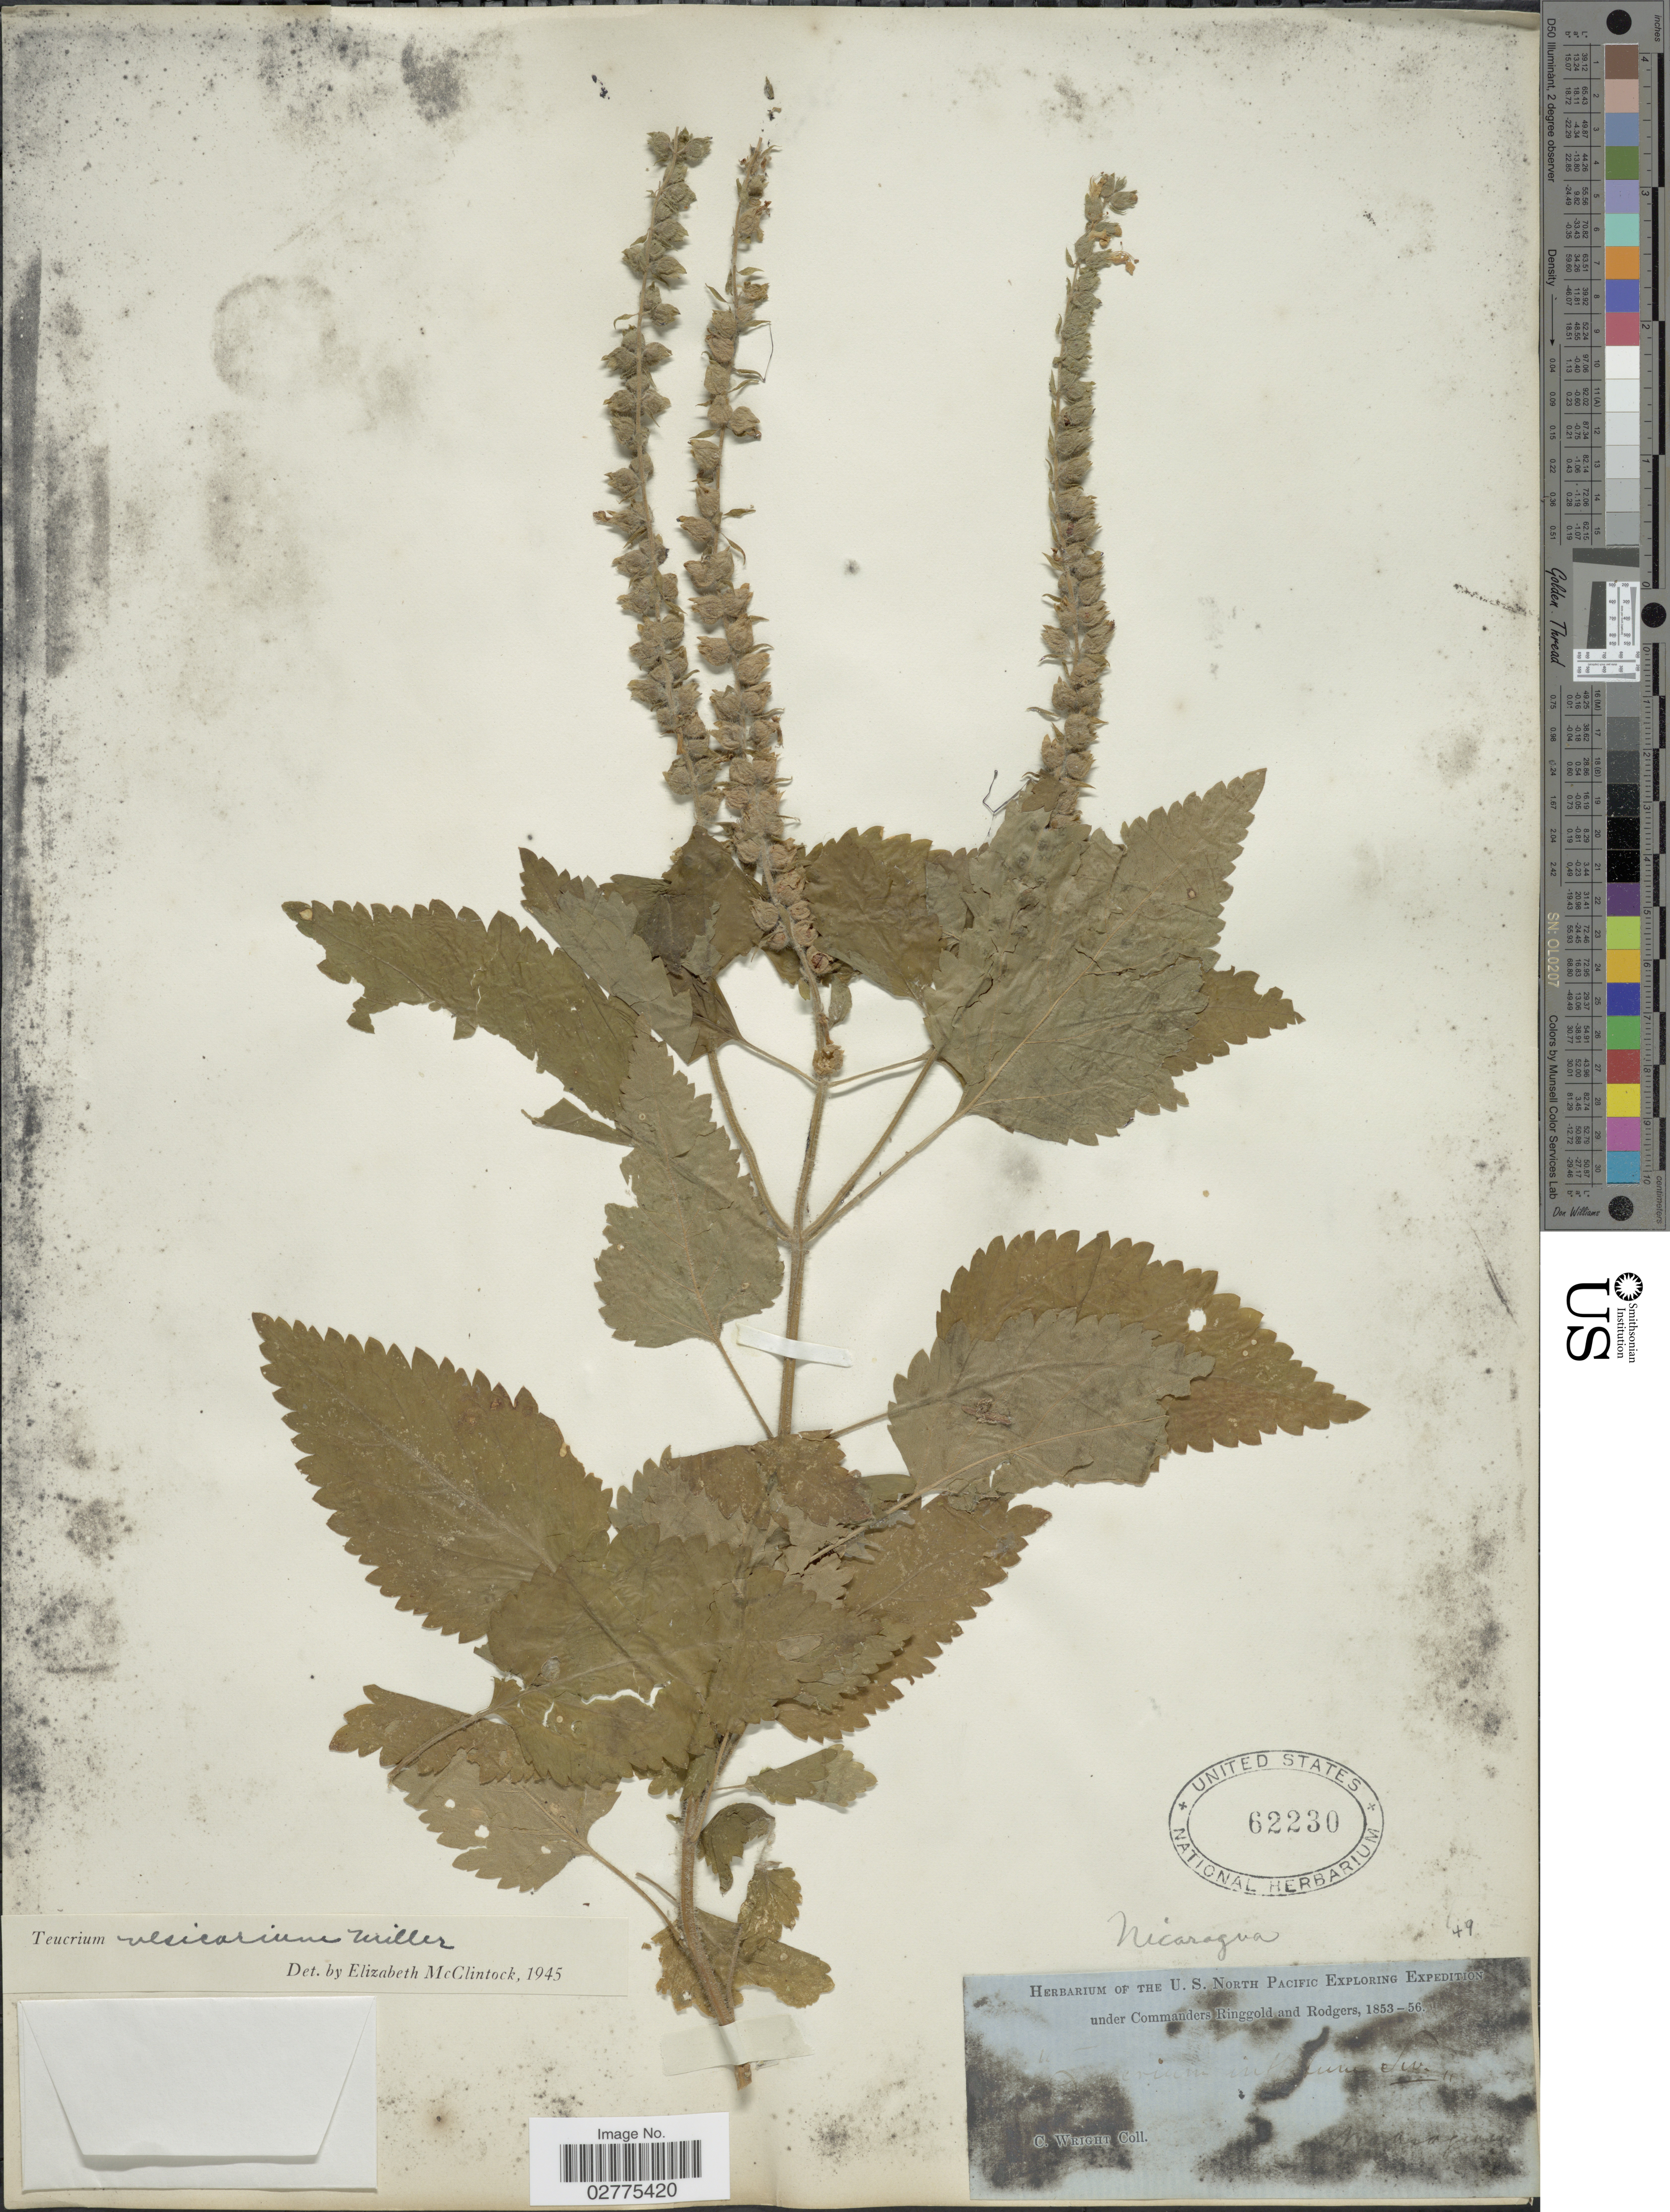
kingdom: Plantae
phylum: Tracheophyta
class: Magnoliopsida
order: Lamiales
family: Lamiaceae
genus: Teucrium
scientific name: Teucrium vesicarium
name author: Mill.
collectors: C. Wright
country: Nicaragua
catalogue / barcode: US 62230